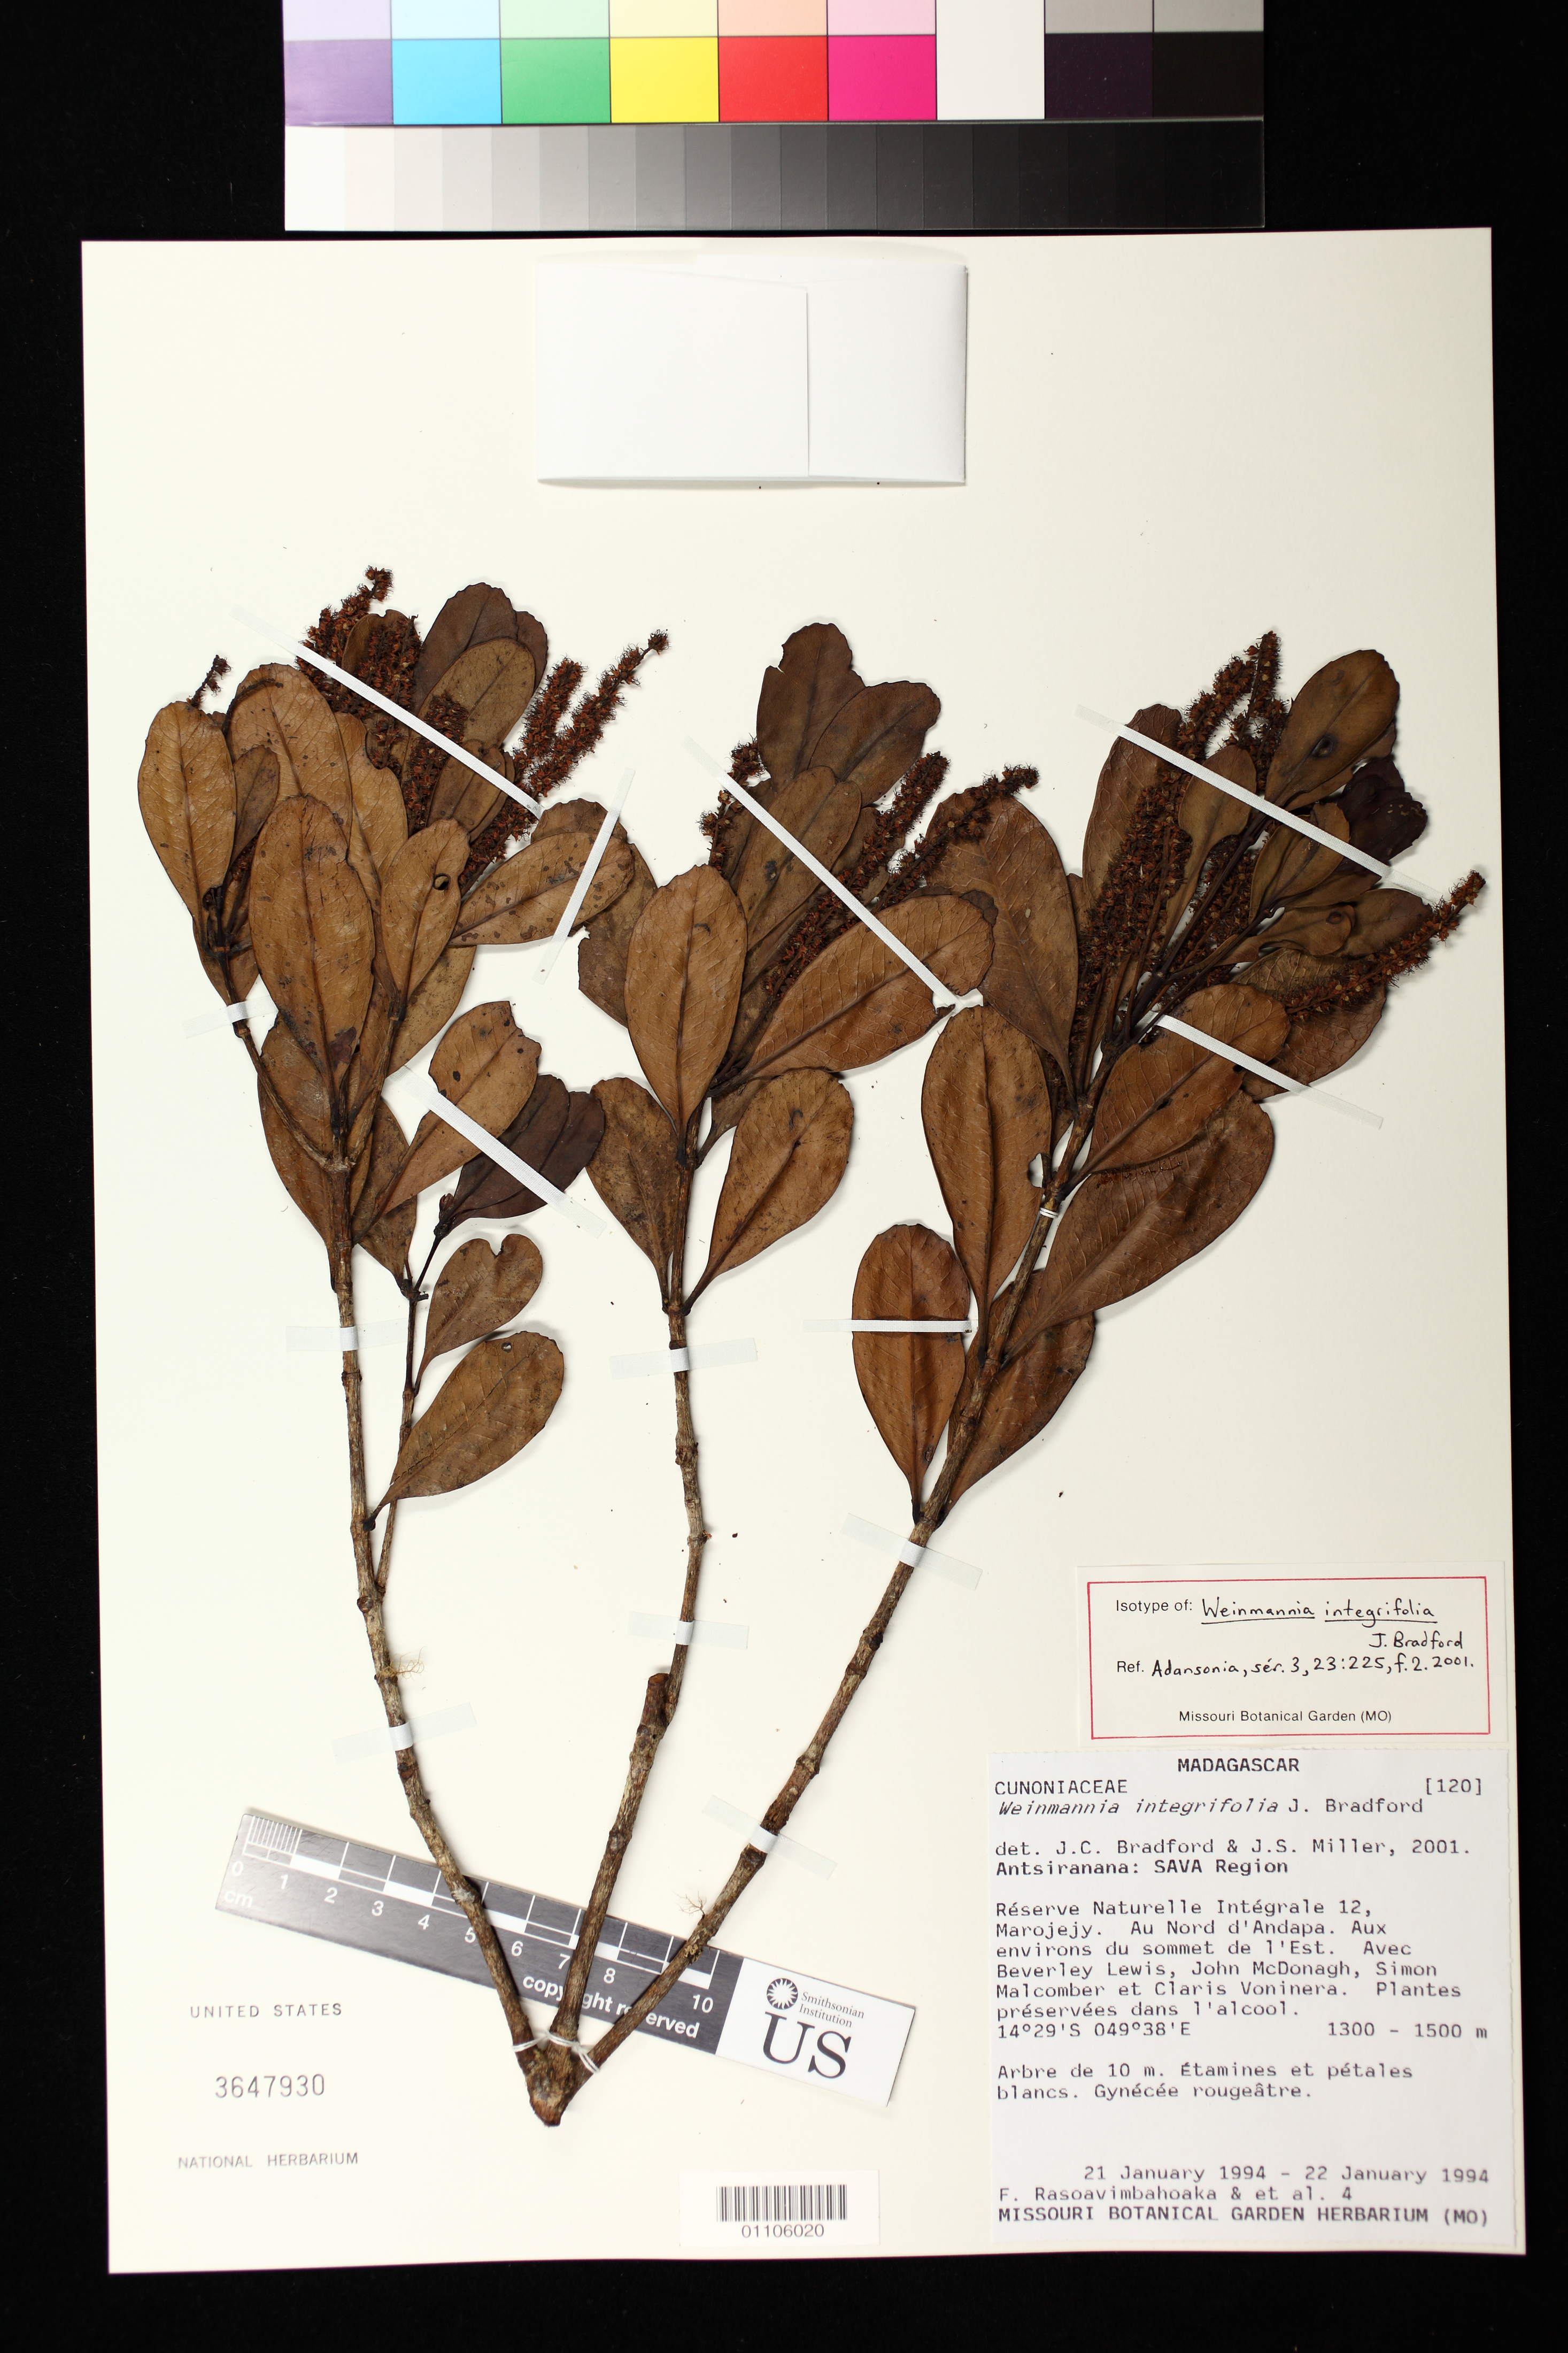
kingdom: Plantae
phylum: Tracheophyta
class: Magnoliopsida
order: Oxalidales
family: Cunoniaceae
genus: Weinmannia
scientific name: Weinmannia integrifolia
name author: J. Bradford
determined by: Bradford, J. C.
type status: Isotype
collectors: F. Rasoavimbahoaka, B. A. Lewis, J. McDonagh, S. T. Malcomber & C. Voninera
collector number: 4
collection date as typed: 21 Jan 1994 to 22 Jan 1994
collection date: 1994-01-21/1994-01-22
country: Madagascar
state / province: Sava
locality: Réserve Naturelle Intégrale 12, Marojejy. Au Nord d'Andapa. Aux environs du sommet de l'Est.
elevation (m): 1300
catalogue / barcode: US 3647930